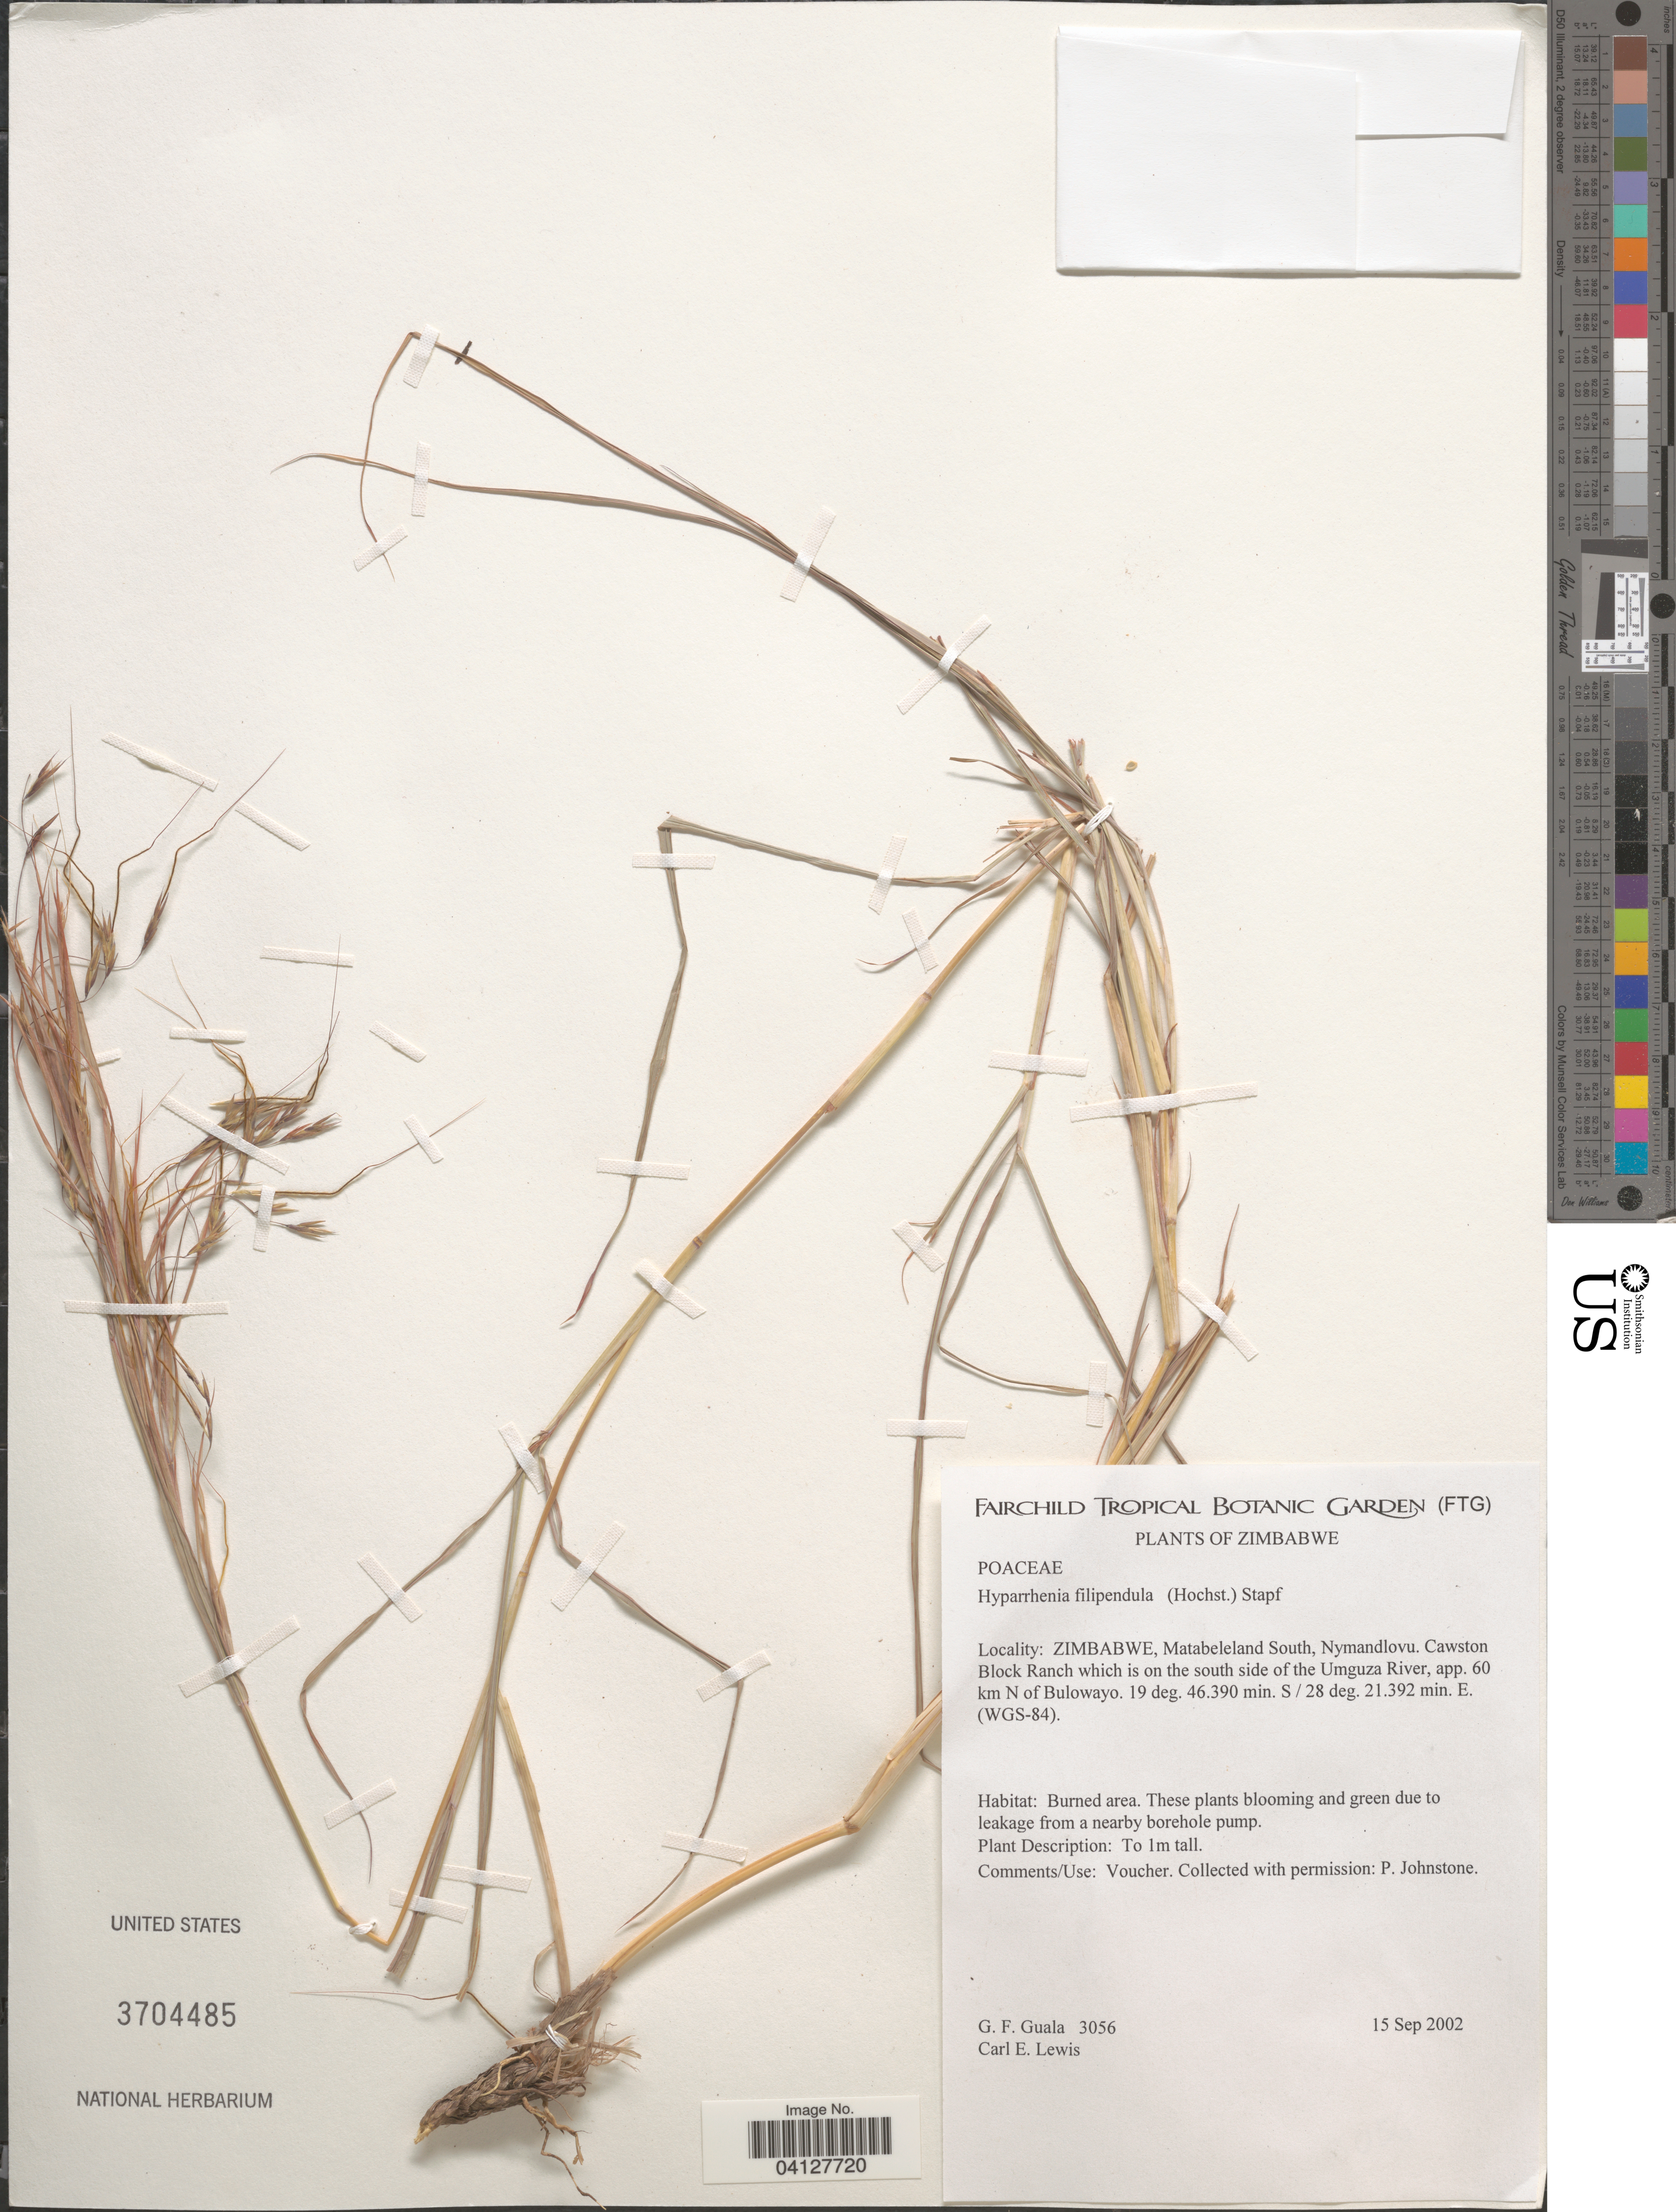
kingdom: Plantae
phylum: Tracheophyta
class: Liliopsida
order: Poales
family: Poaceae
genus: Hyparrhenia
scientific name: Hyparrhenia filipendula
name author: (Hochr.) Stapf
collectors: G. Guala & C. Lewis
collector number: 3056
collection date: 2002-09-15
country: Zimbabwe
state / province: Matabeleland South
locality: Nymandlovu. Cawston Block Ranch which is on the south side of the Umguza River, app. 60 km N of Bulowayo. (WGS-84).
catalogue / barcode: US 3704485